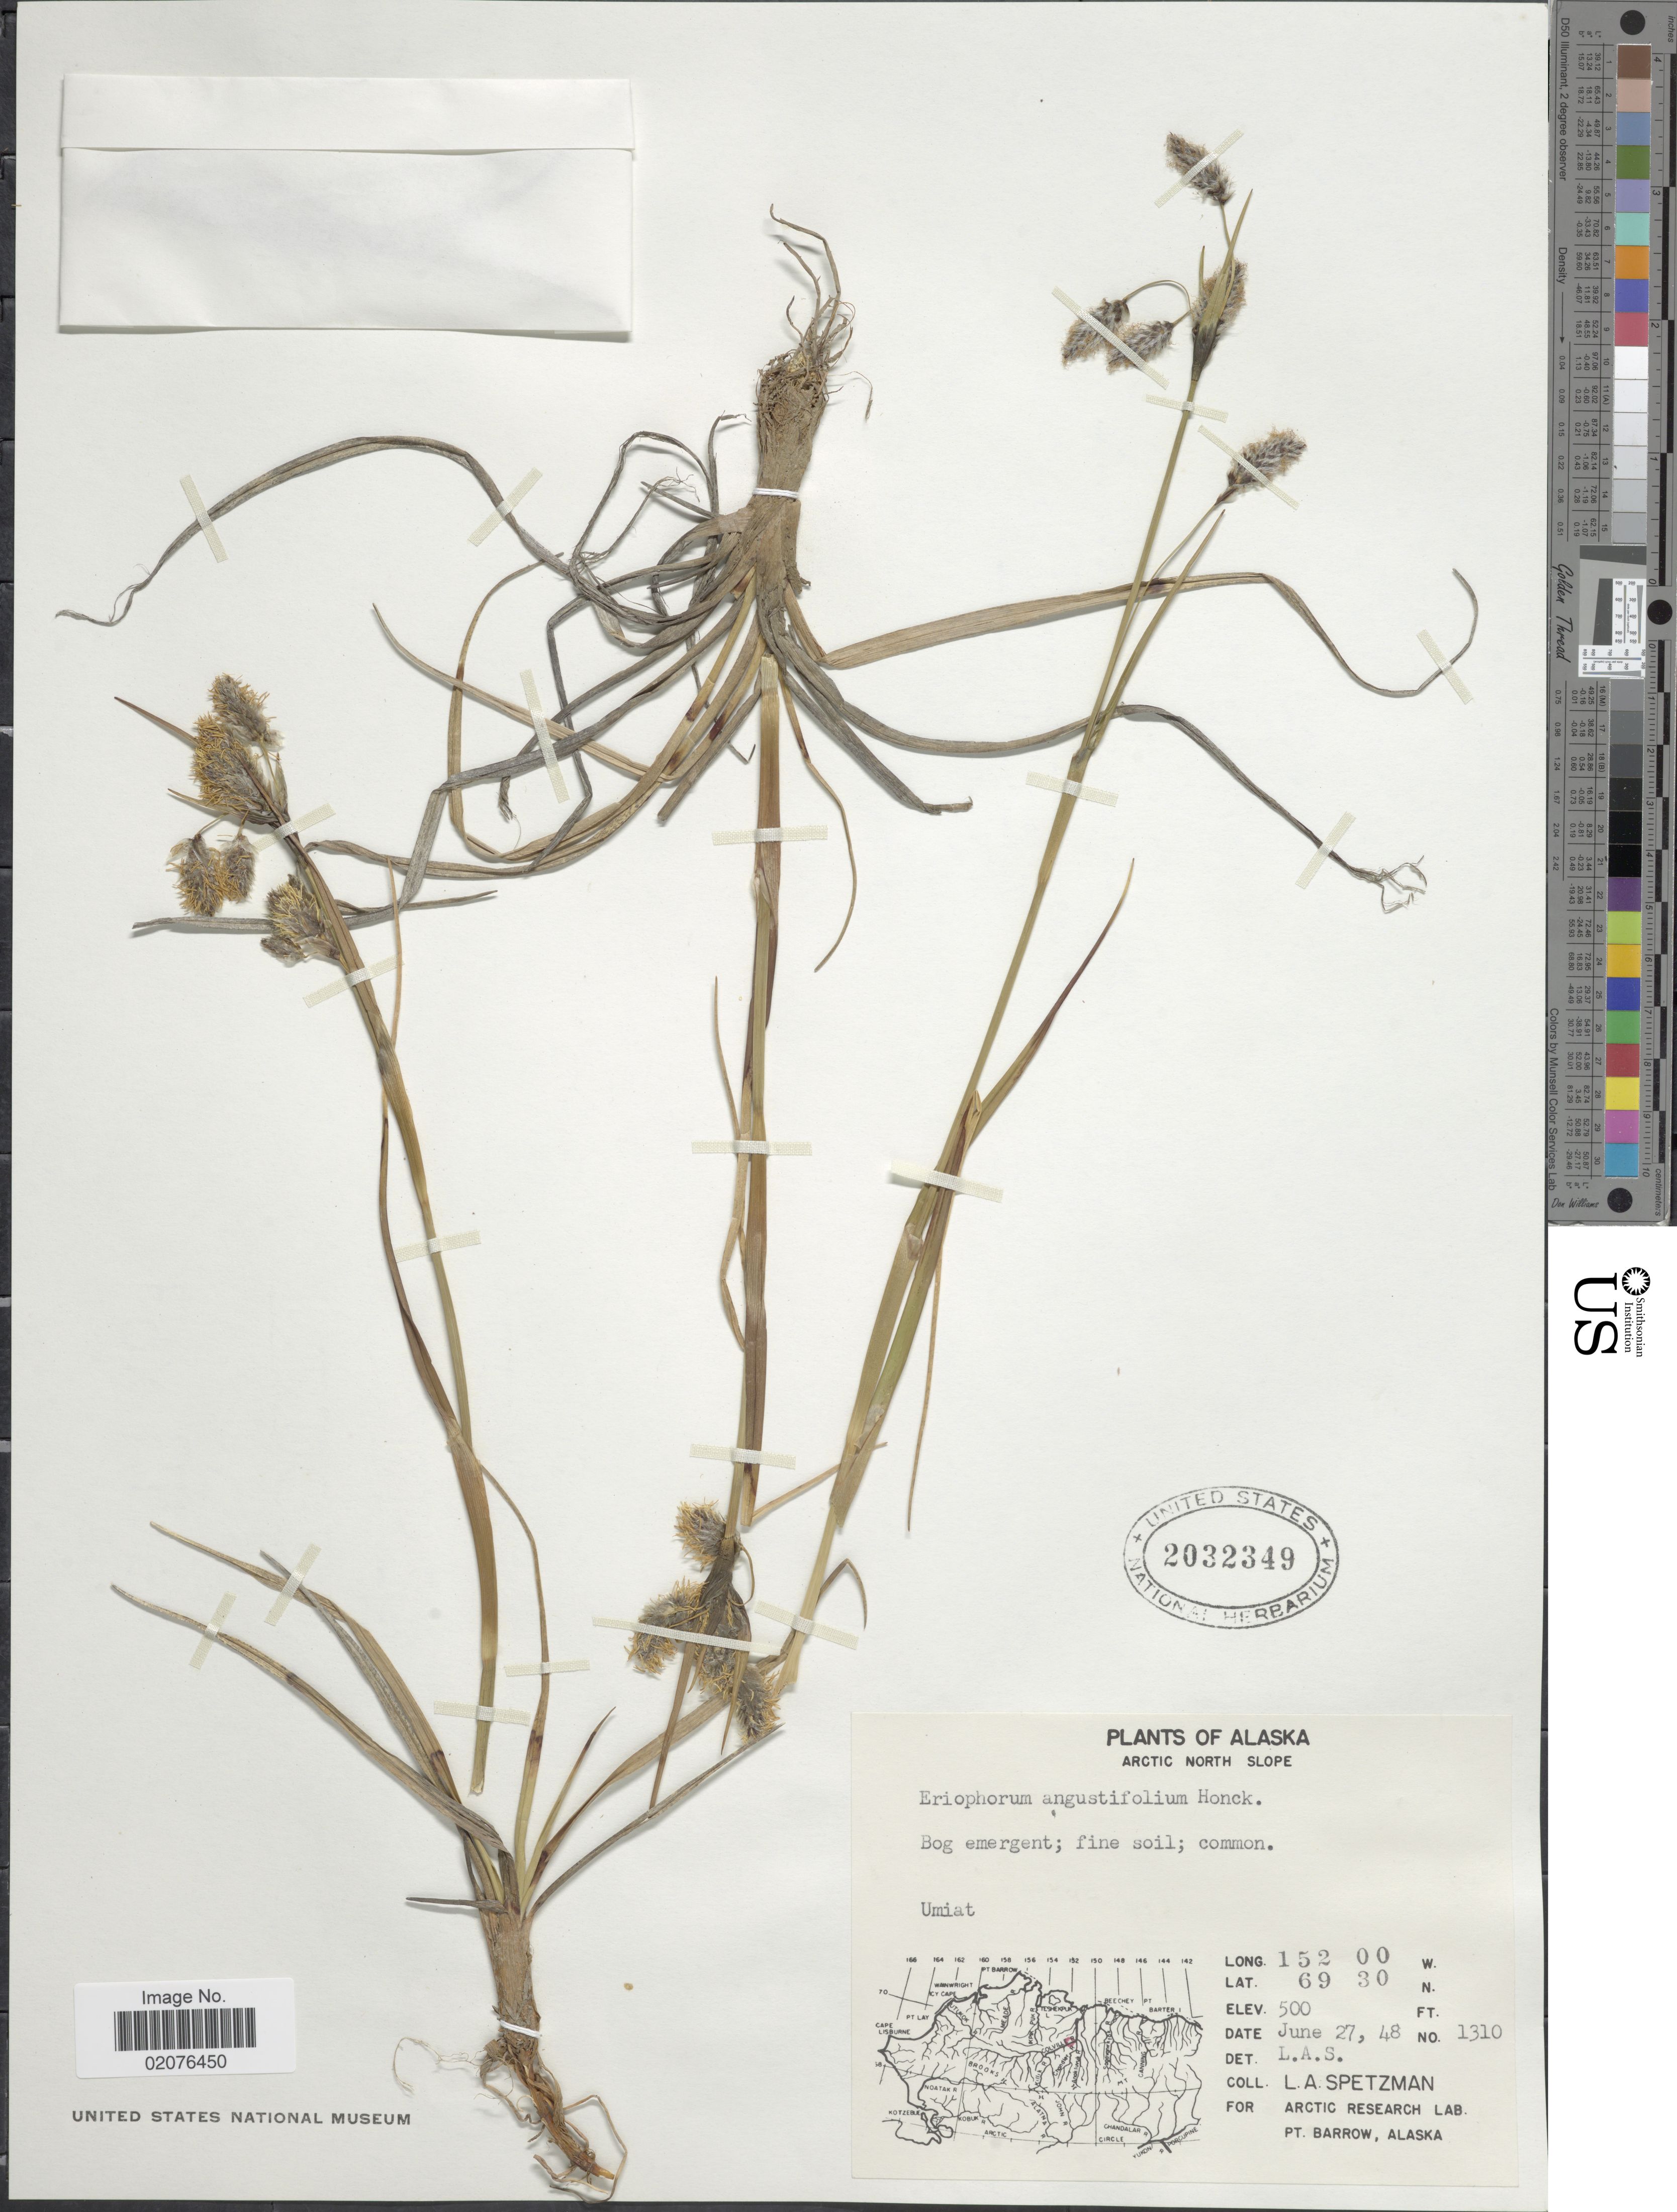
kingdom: Plantae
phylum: Tracheophyta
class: Liliopsida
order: Poales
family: Cyperaceae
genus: Eriophorum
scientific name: Eriophorum angustifolium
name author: Honck.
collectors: L. Spetzman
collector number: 1310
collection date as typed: Transcribed d/m/y: 27/6/48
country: United States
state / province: Alaska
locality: Arctic North Slope, Umiat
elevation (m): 152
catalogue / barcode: US 2032349